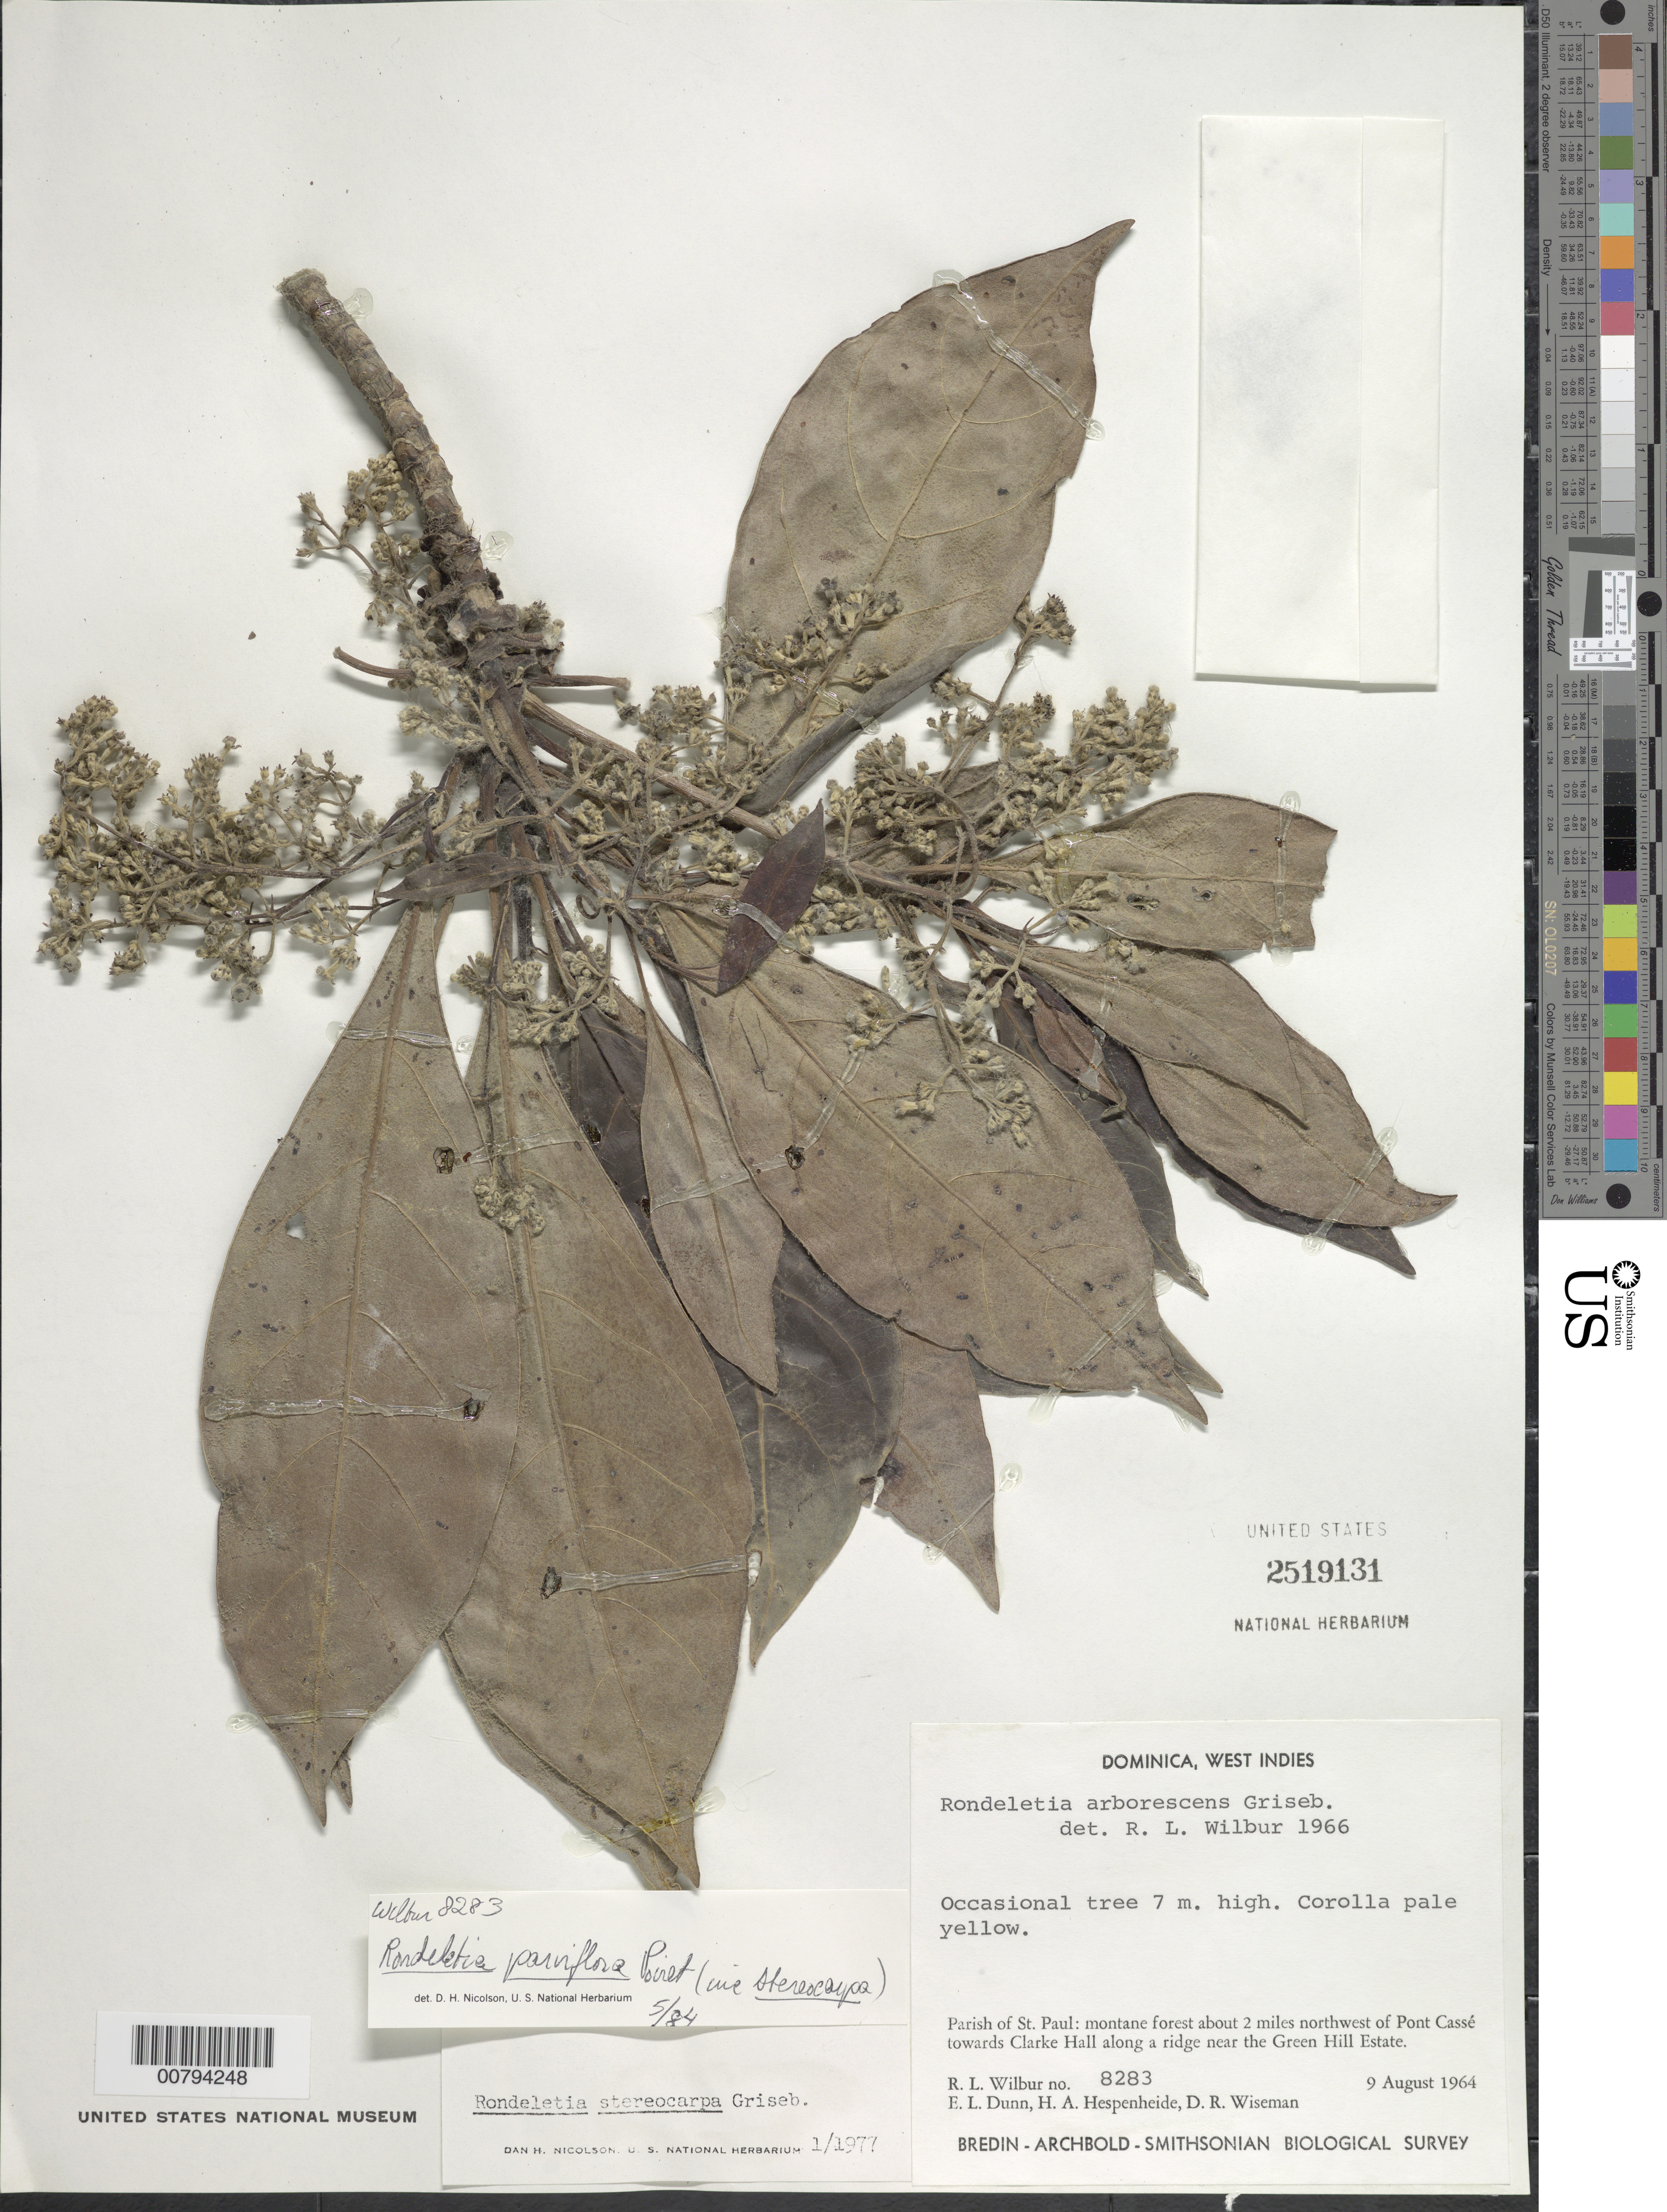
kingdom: Plantae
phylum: Tracheophyta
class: Magnoliopsida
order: Gentianales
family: Rubiaceae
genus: Rondeletia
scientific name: Rondeletia parviflora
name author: Poir.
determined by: Nicolson, Dan H.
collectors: R. L. Wilbur, E. Dunn, H. A. Hespenheide & D. R. Wiseman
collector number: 8283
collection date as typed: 09 Aug 1964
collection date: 1964-08-09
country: Dominica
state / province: St. Paul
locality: About 2 mi. northwest of Pont Cassé towards Clarke Hall, along a ridge near the Green Hill Estate.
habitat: Montane forest along ridge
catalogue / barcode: US 2519131